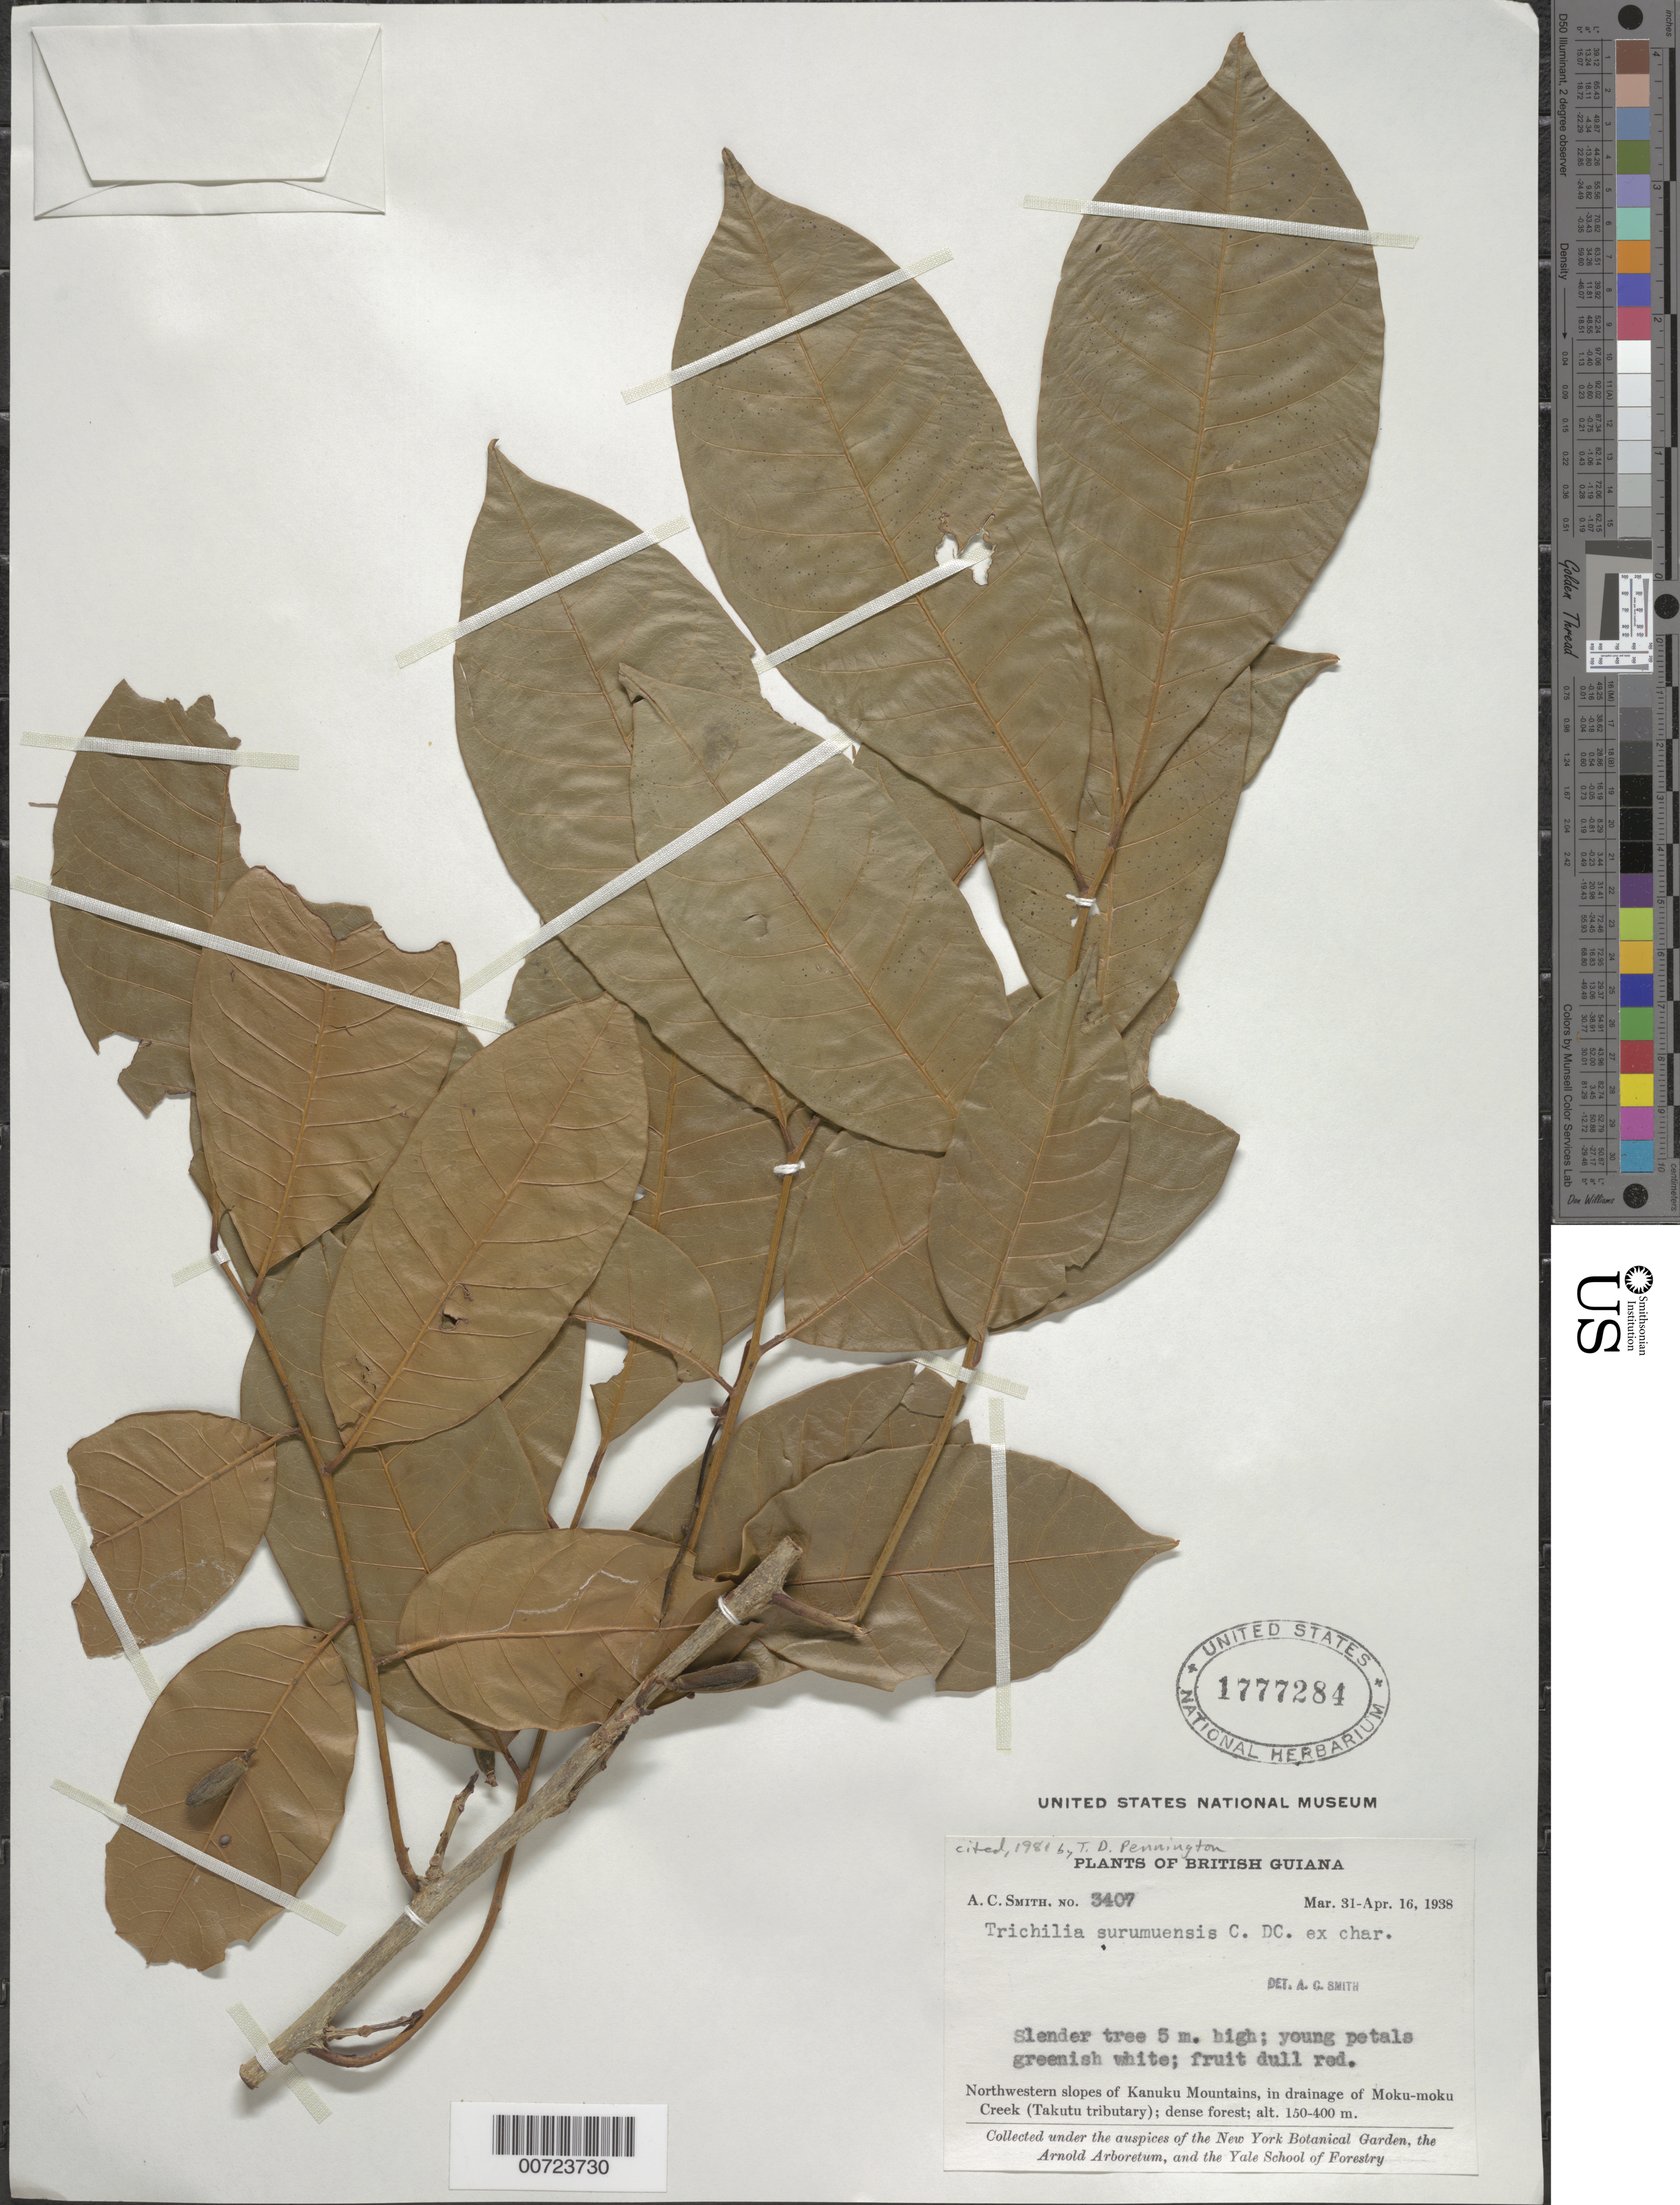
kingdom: Plantae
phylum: Tracheophyta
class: Magnoliopsida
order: Sapindales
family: Meliaceae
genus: Trichilia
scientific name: Trichilia surumuensis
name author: C. DC.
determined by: Smith, A. C.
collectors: A. C. Smith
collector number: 3407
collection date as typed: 31-Mar-38 to 16-Apr-38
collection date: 1938-03-31/1938-04-16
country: Guyana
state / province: U. Takutu-U. Essequibo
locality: Kanuku Mts., NW slopes, in drainage of Moku-moku Creek (Takutu tributary)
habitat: Dense forest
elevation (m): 150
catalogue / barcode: US 1777284